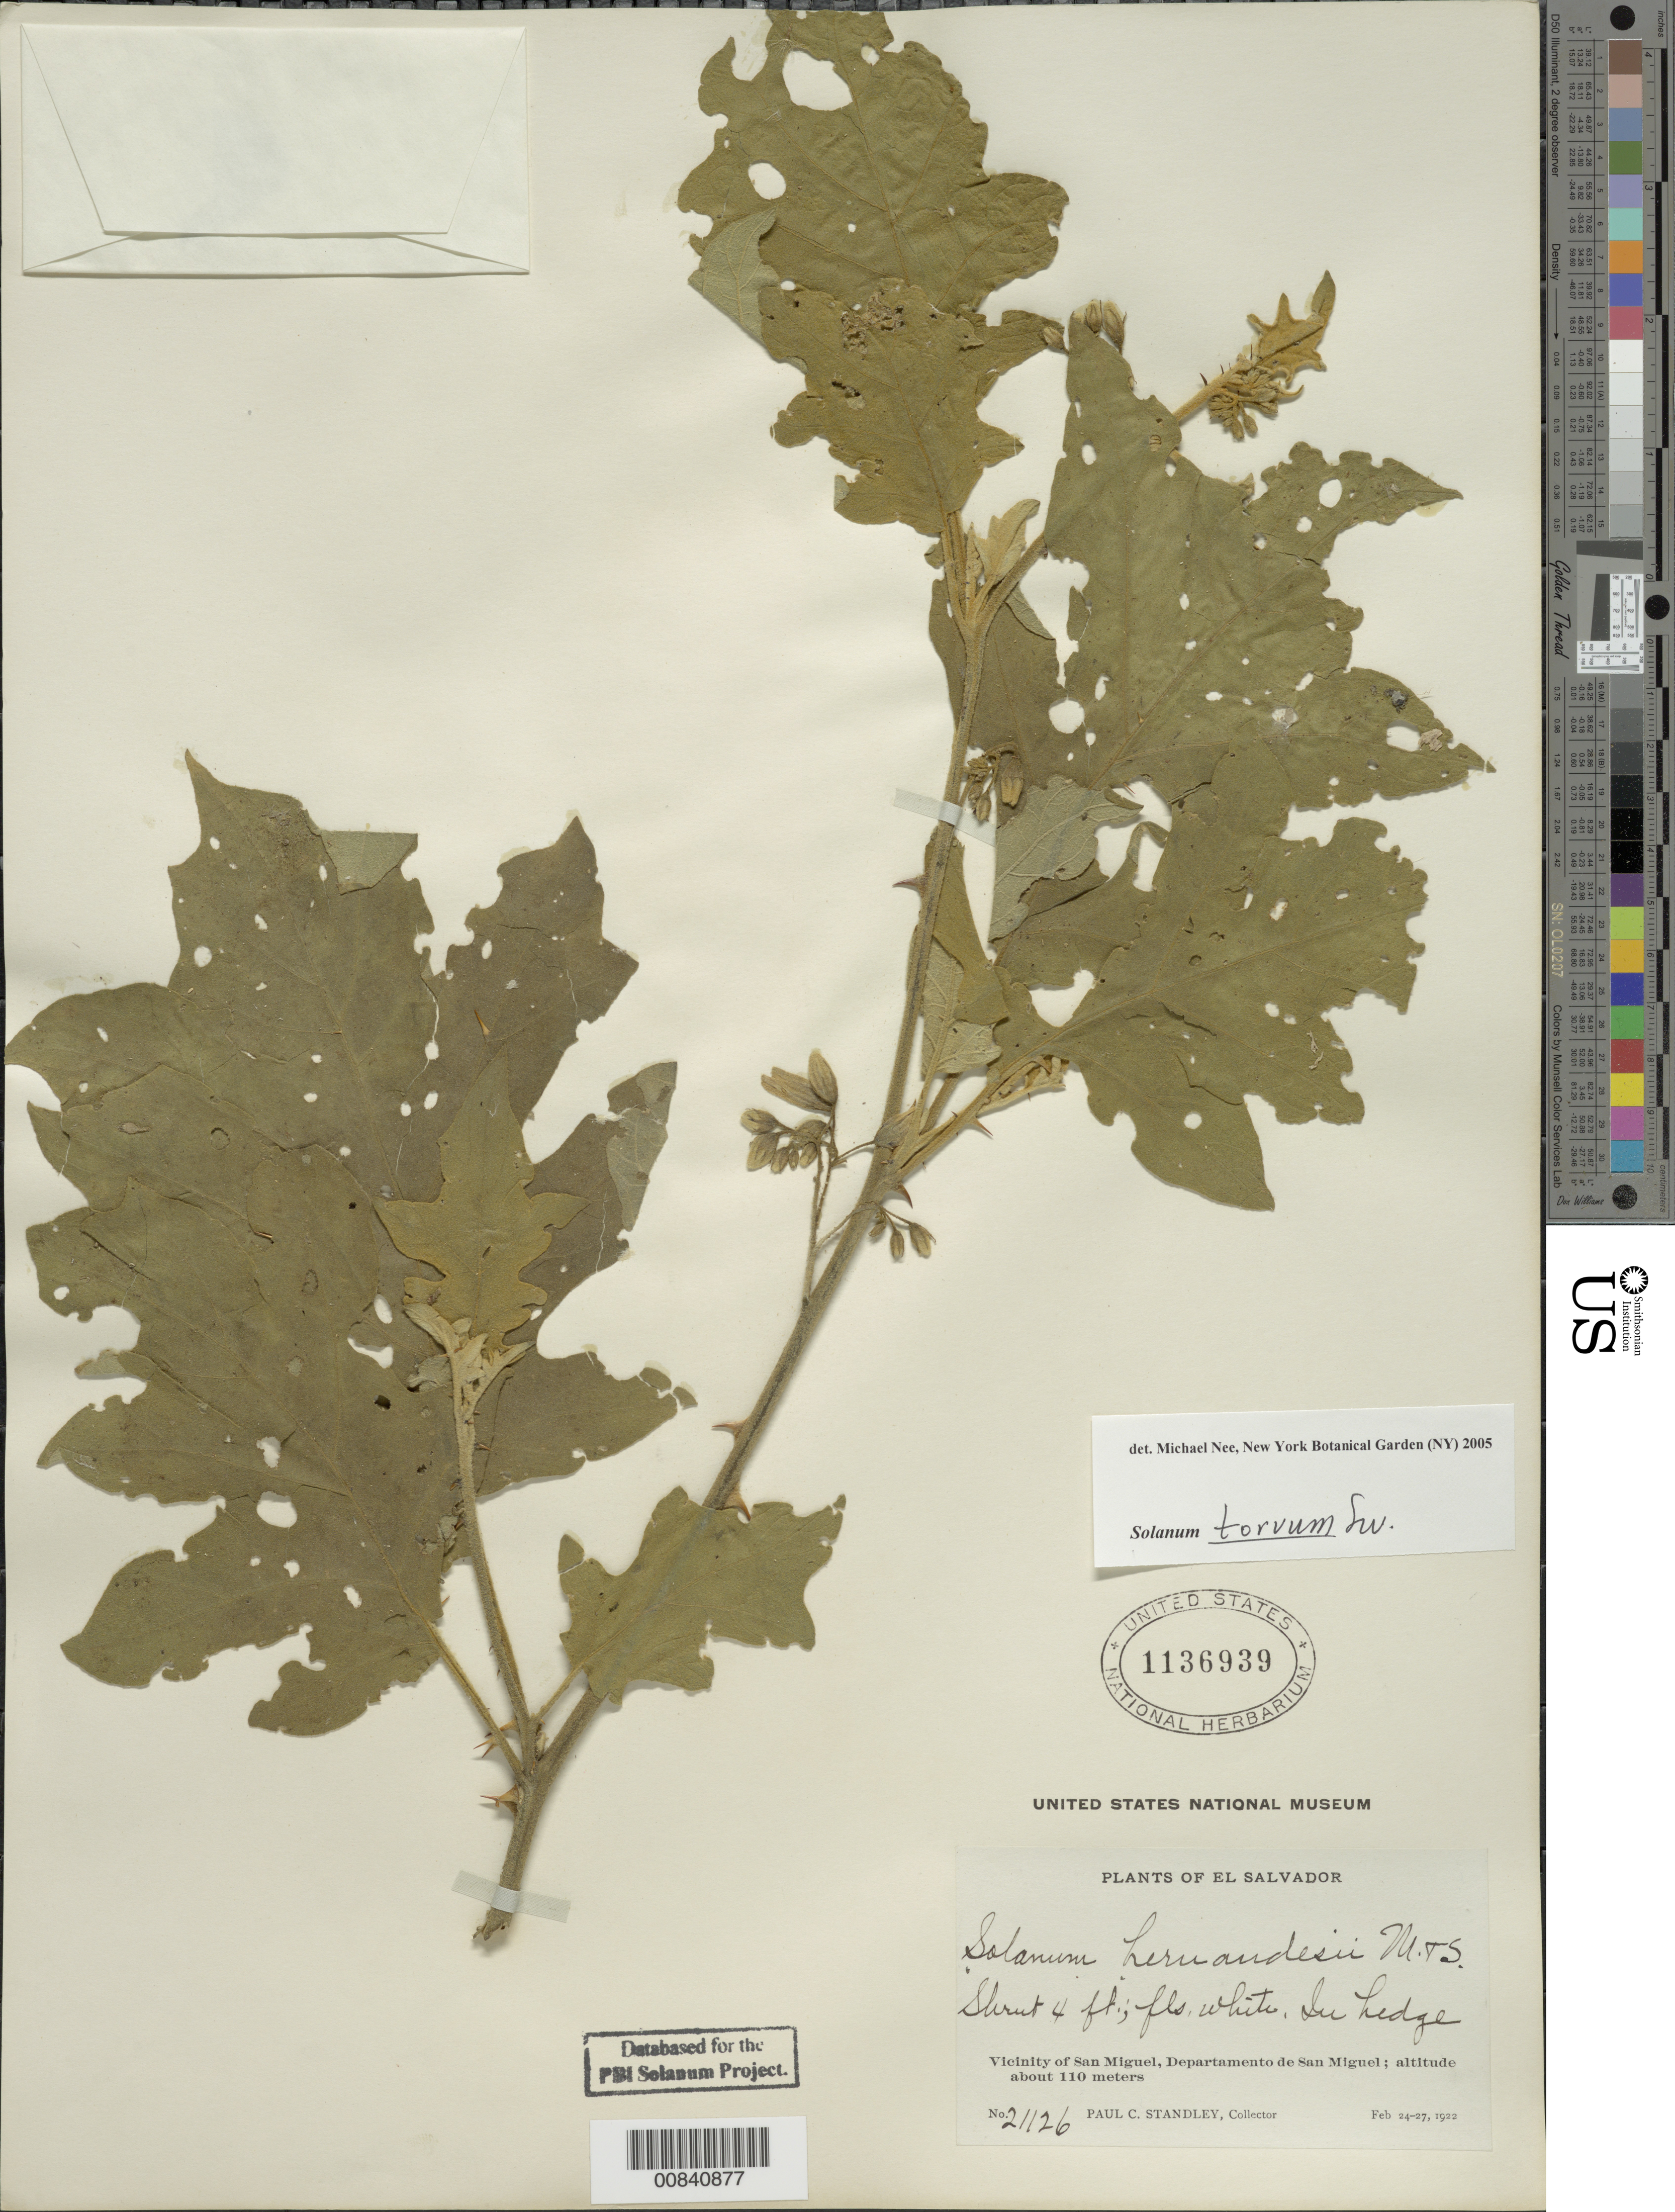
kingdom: Plantae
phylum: Tracheophyta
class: Magnoliopsida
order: Solanales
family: Solanaceae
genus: Solanum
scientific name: Solanum torvum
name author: Sw.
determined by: Nee, Michael H.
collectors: P. C. Standley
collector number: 21126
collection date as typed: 24 Feb 1922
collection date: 1922-02-24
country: El Salvador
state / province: San Miguel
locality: Vicinity of San Miguel.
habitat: In hedge.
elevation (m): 110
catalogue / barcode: US 1136939